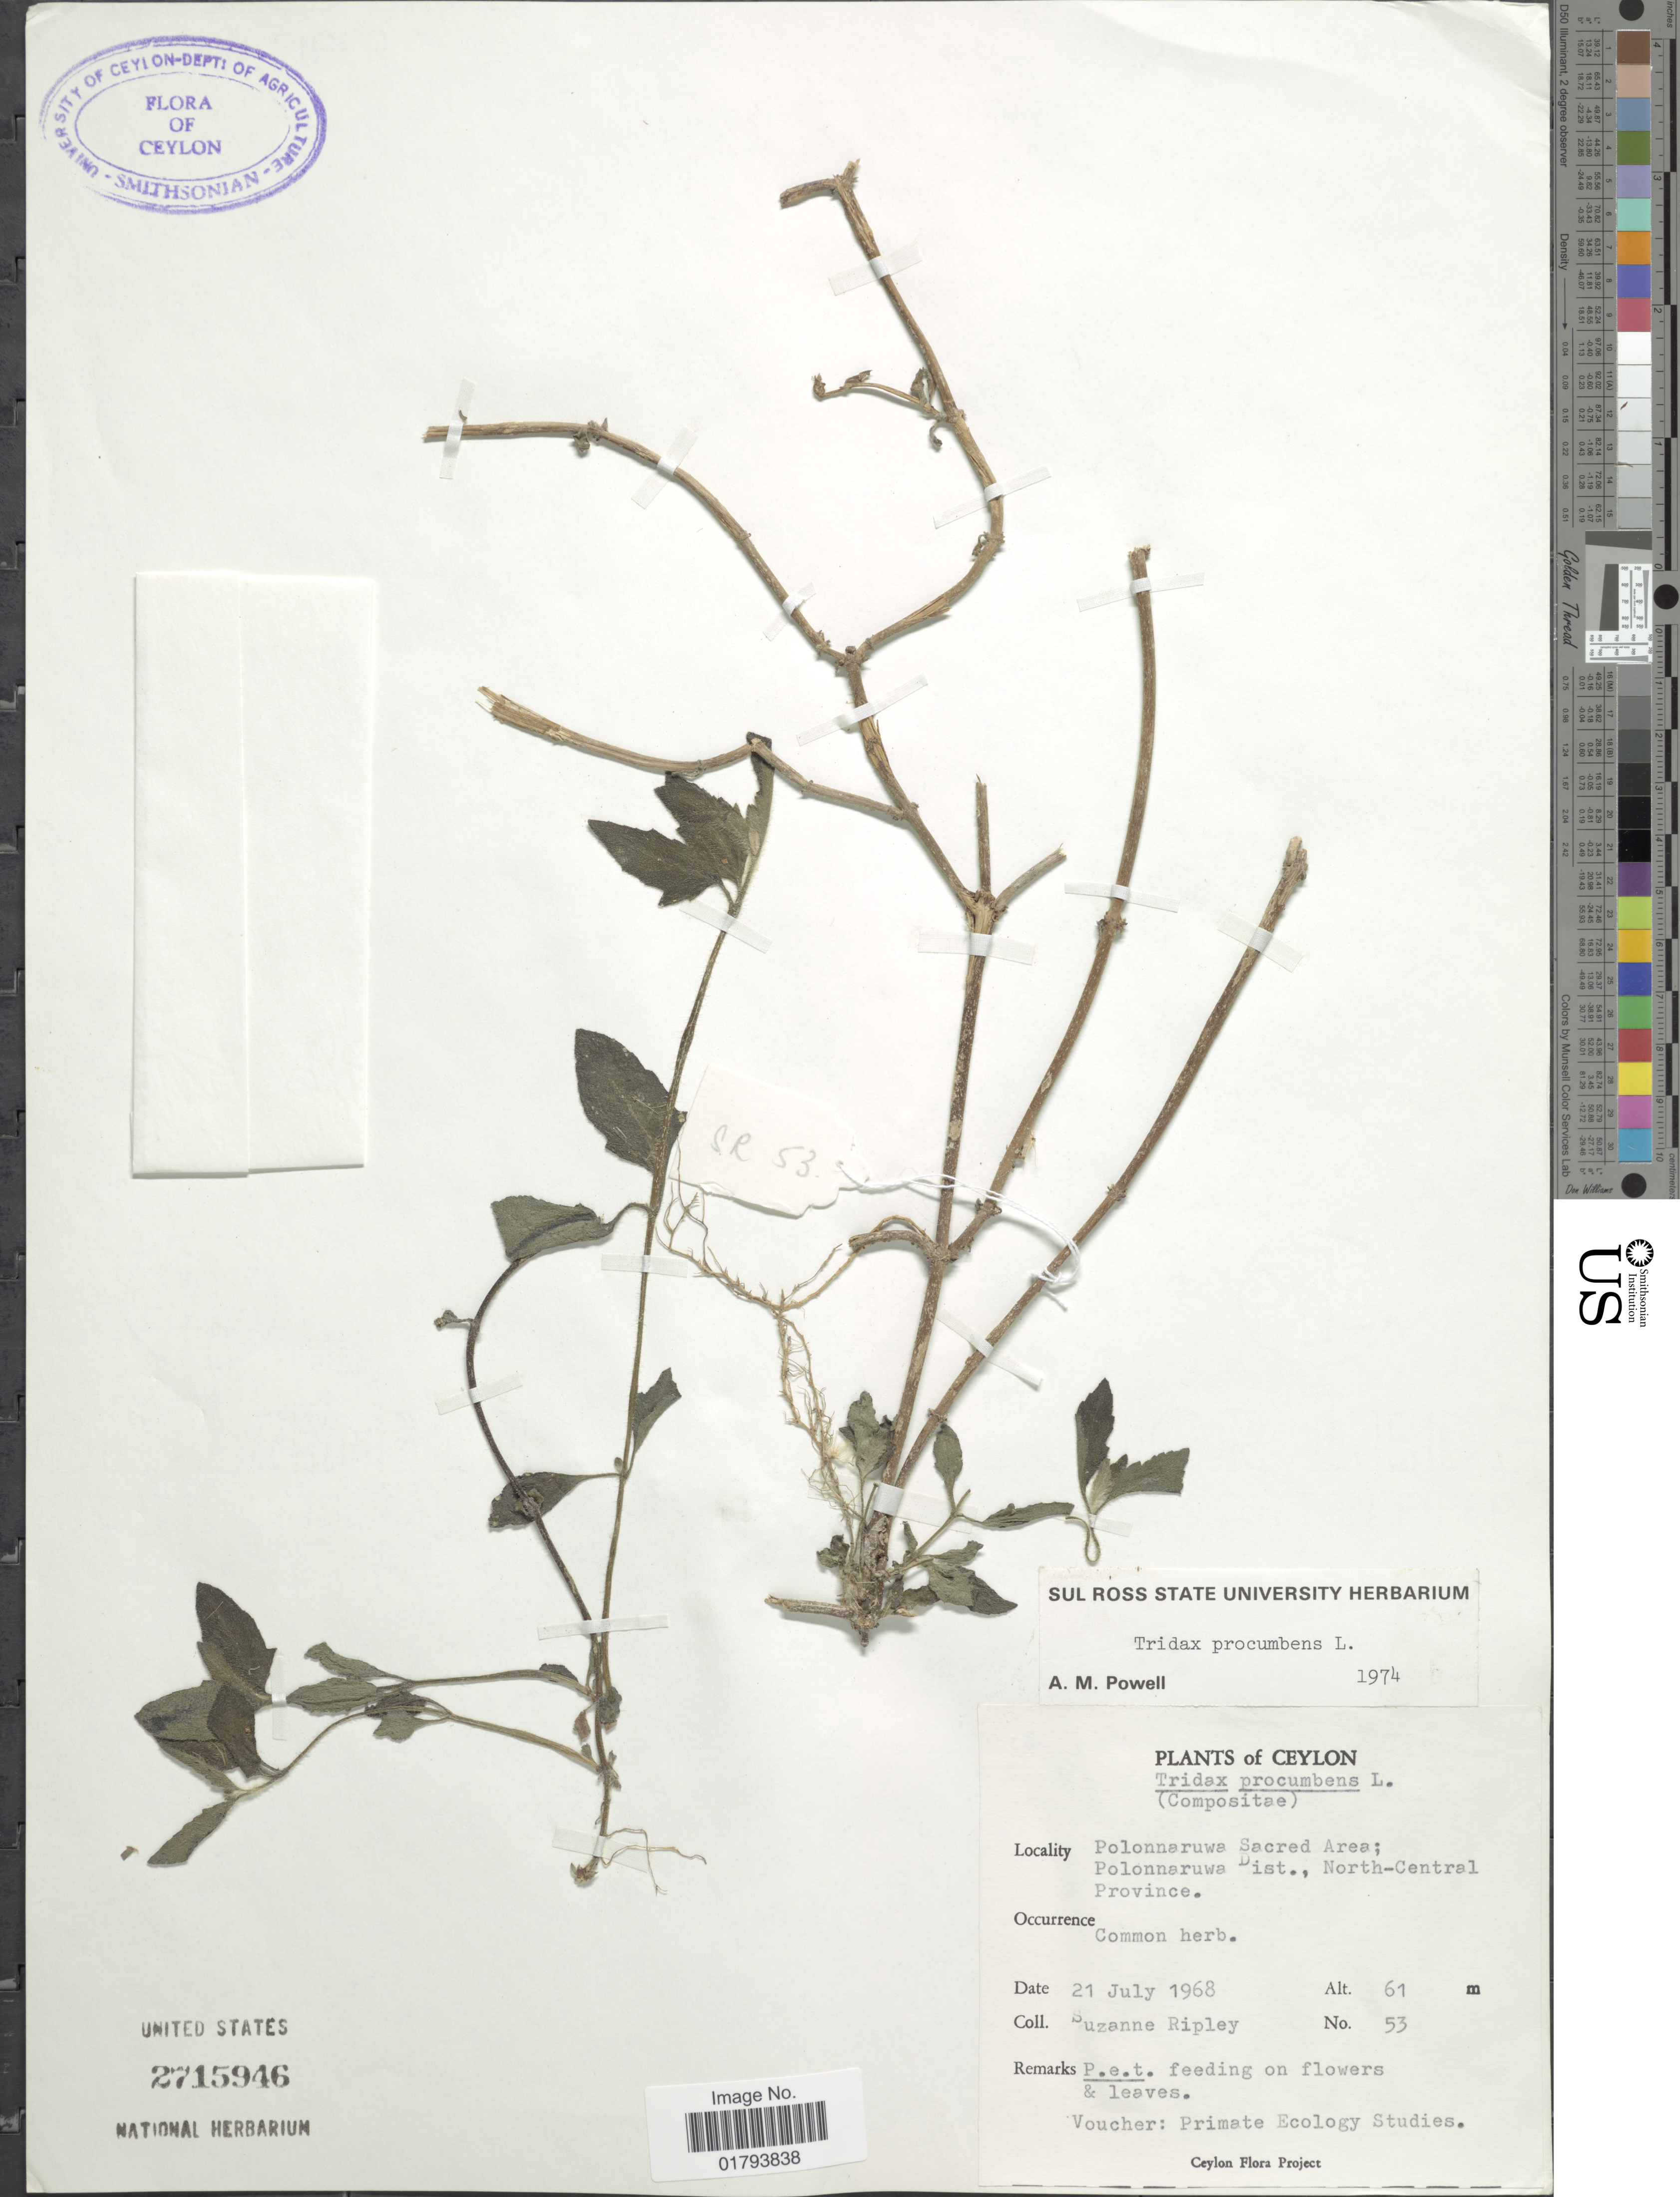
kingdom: Plantae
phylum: Tracheophyta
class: Magnoliopsida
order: Asterales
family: Asteraceae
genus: Tridax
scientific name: Tridax procumbens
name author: L.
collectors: S. Ripley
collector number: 53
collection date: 1968-07-21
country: Sri Lanka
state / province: North Central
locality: Ceylon, Polonnaruwa Sacred Area; Polonnaruwa Dsit.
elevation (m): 61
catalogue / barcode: US 2715946